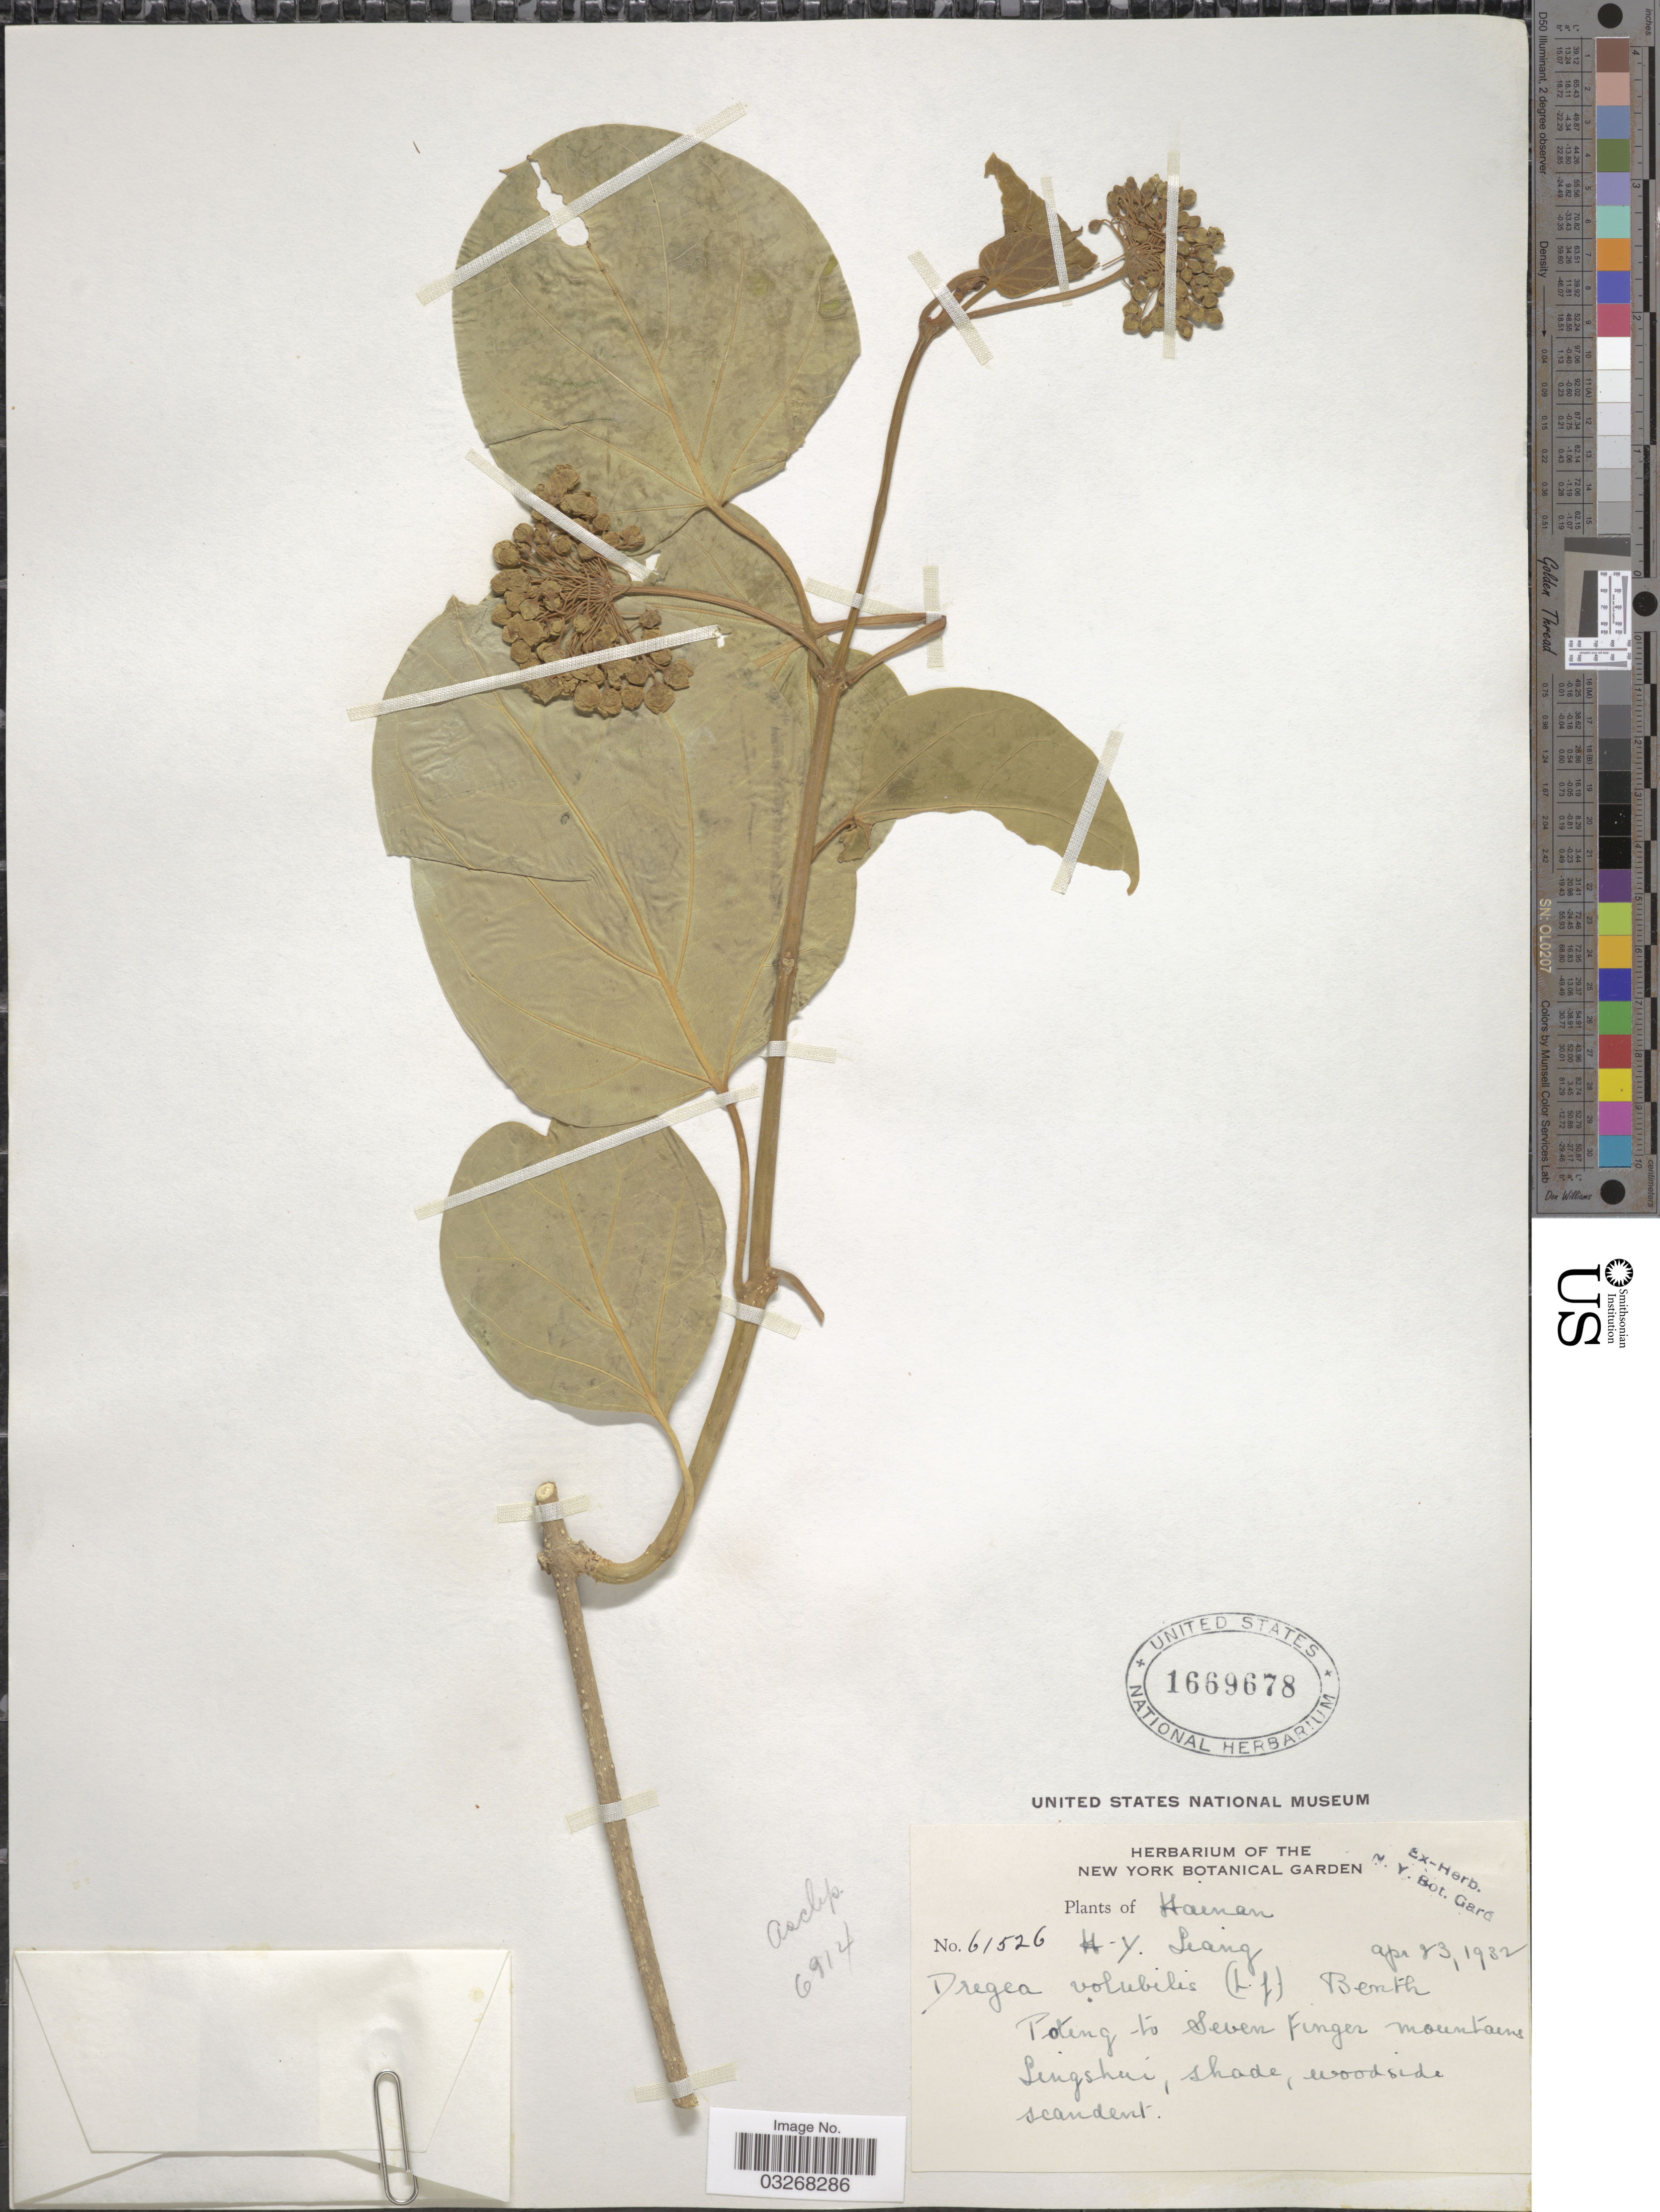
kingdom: Plantae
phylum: Tracheophyta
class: Magnoliopsida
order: Gentianales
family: Apocynaceae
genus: Dregea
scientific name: Dregea volubilis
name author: (L. f.) Benth. ex Hook. f.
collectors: H. Y. Liang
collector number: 61526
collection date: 1932-04-23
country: China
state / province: Hainan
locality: Poteng to Seven Finger Mountains. Singshui.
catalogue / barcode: US 1669678